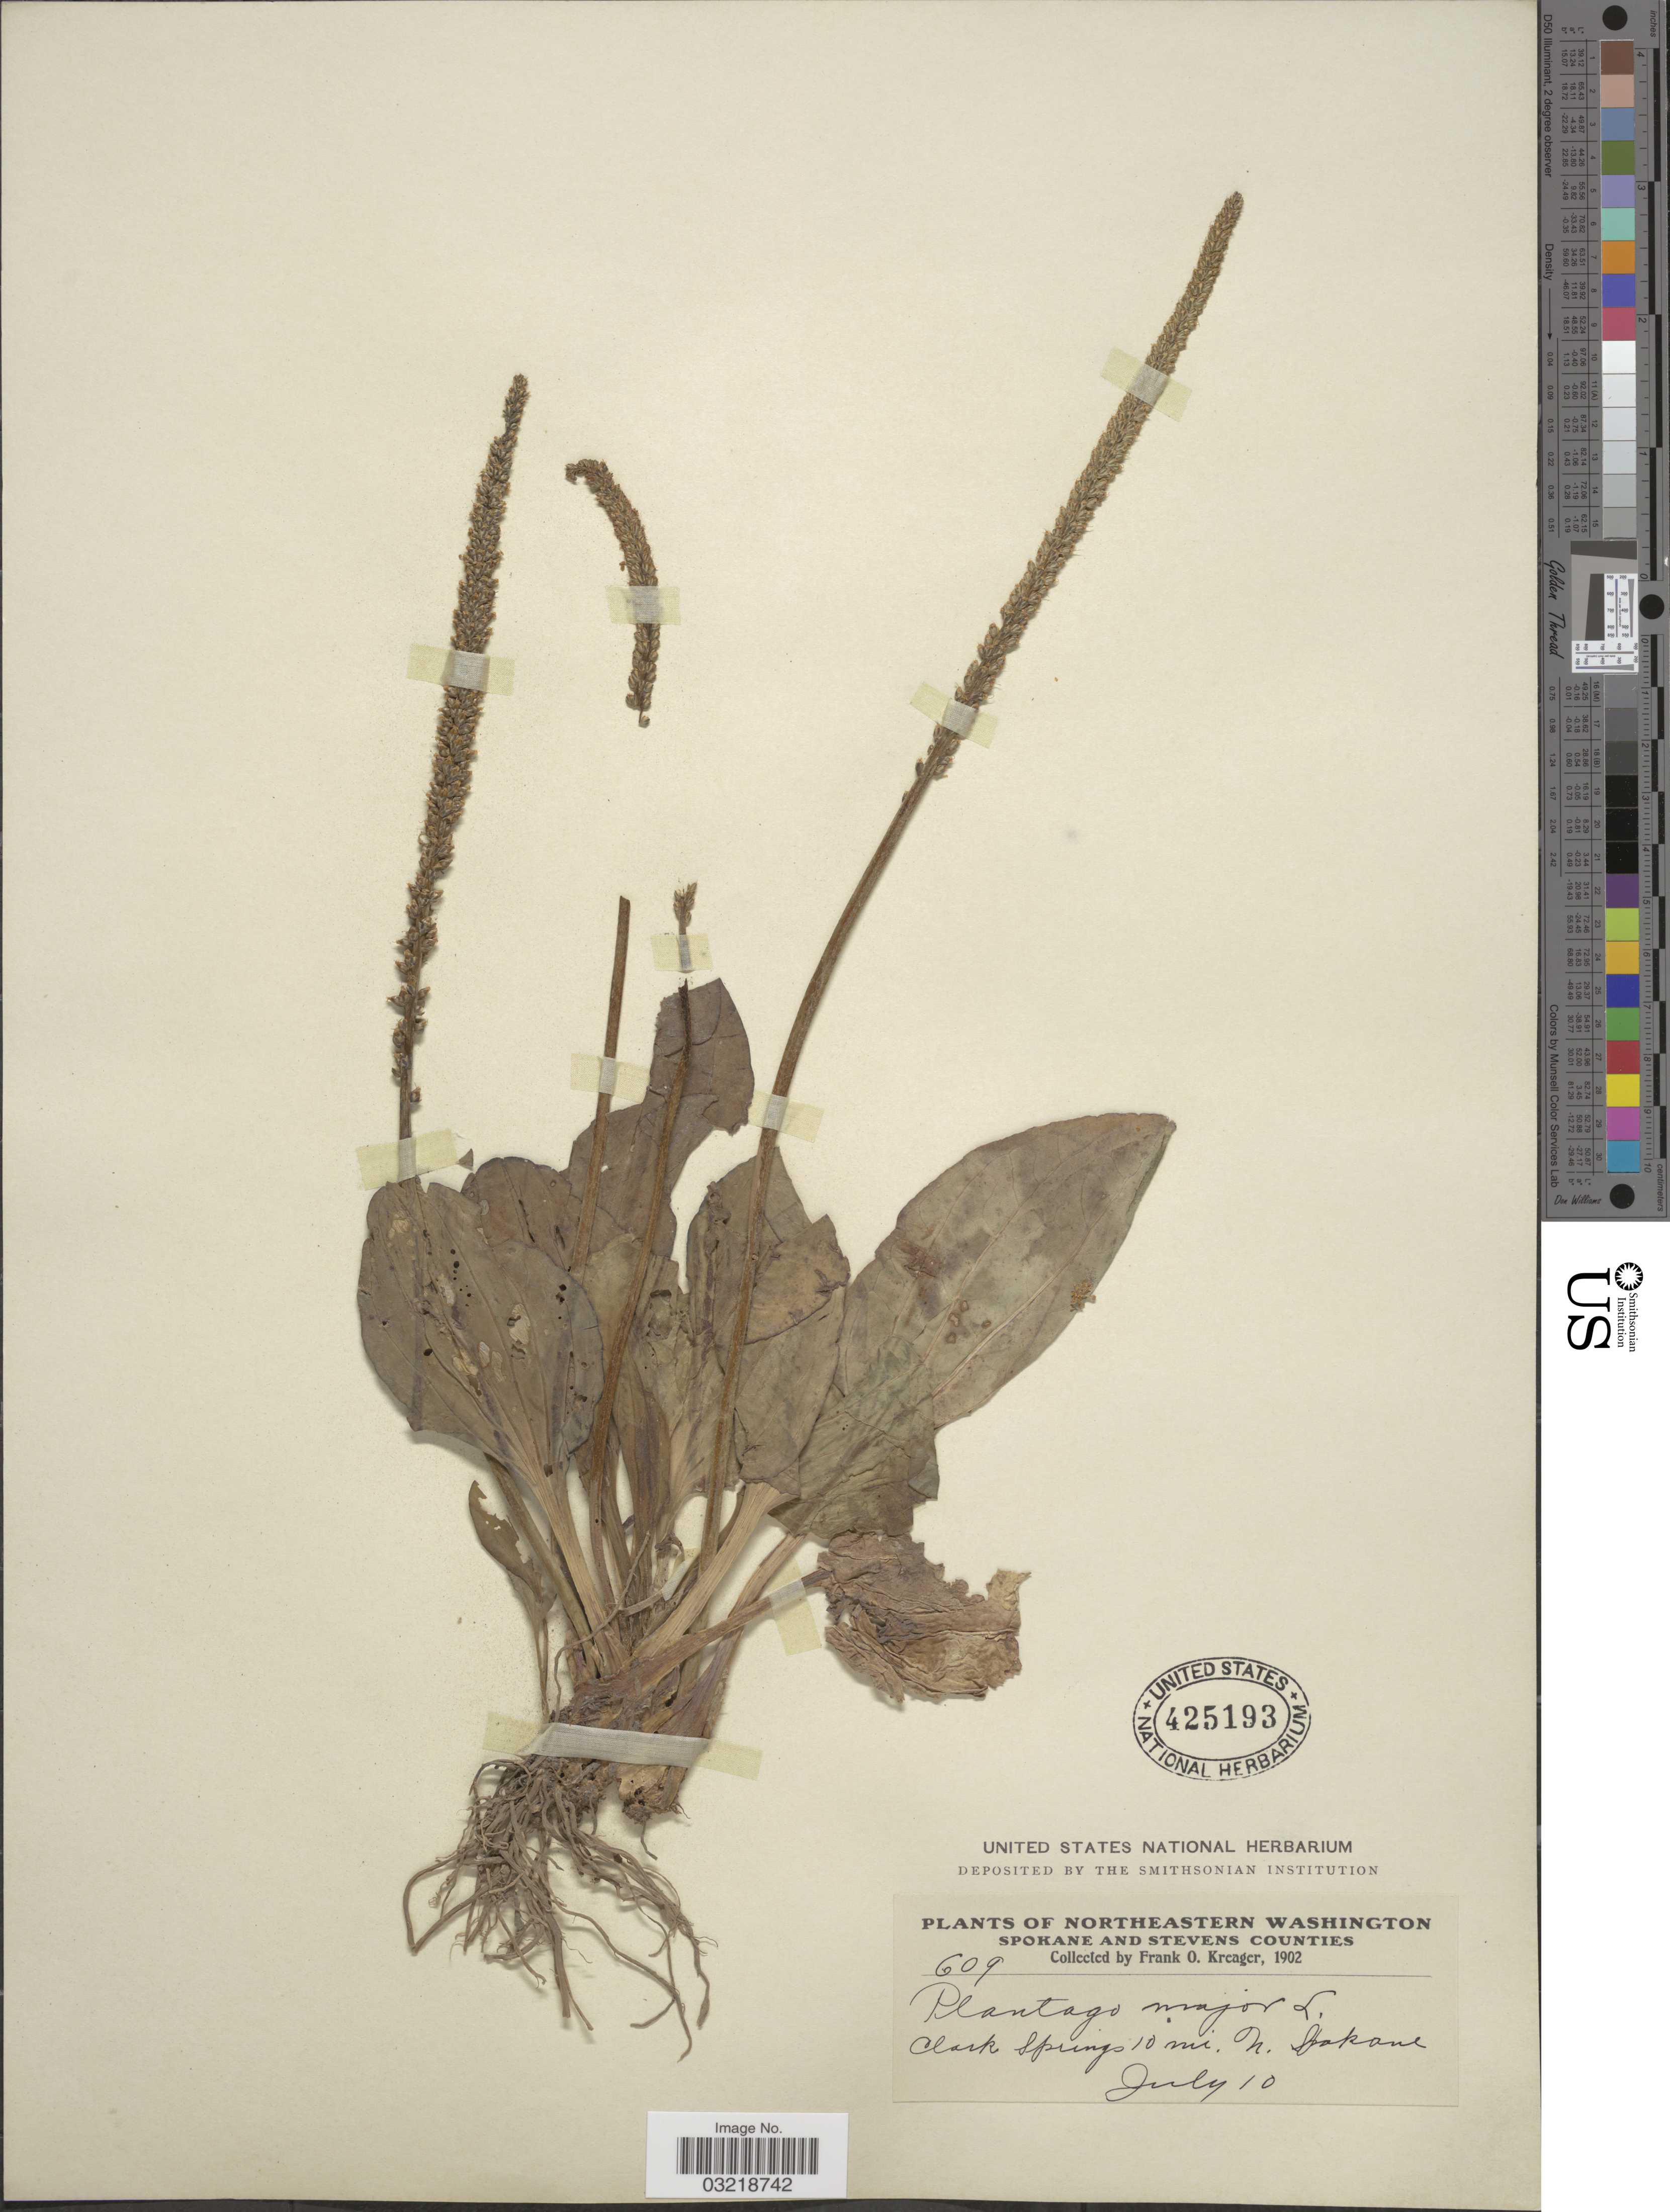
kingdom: Plantae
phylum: Tracheophyta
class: Magnoliopsida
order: Lamiales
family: Plantaginaceae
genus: Plantago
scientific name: Plantago major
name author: L.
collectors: F. Kreager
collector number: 609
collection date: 1902-07-10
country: United States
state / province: Washington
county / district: Spokane / Stevens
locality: Northeastern Washington. Spokane and Stevens Counties. Clark Springs 10 mi. N. Spokane.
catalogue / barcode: US 425193